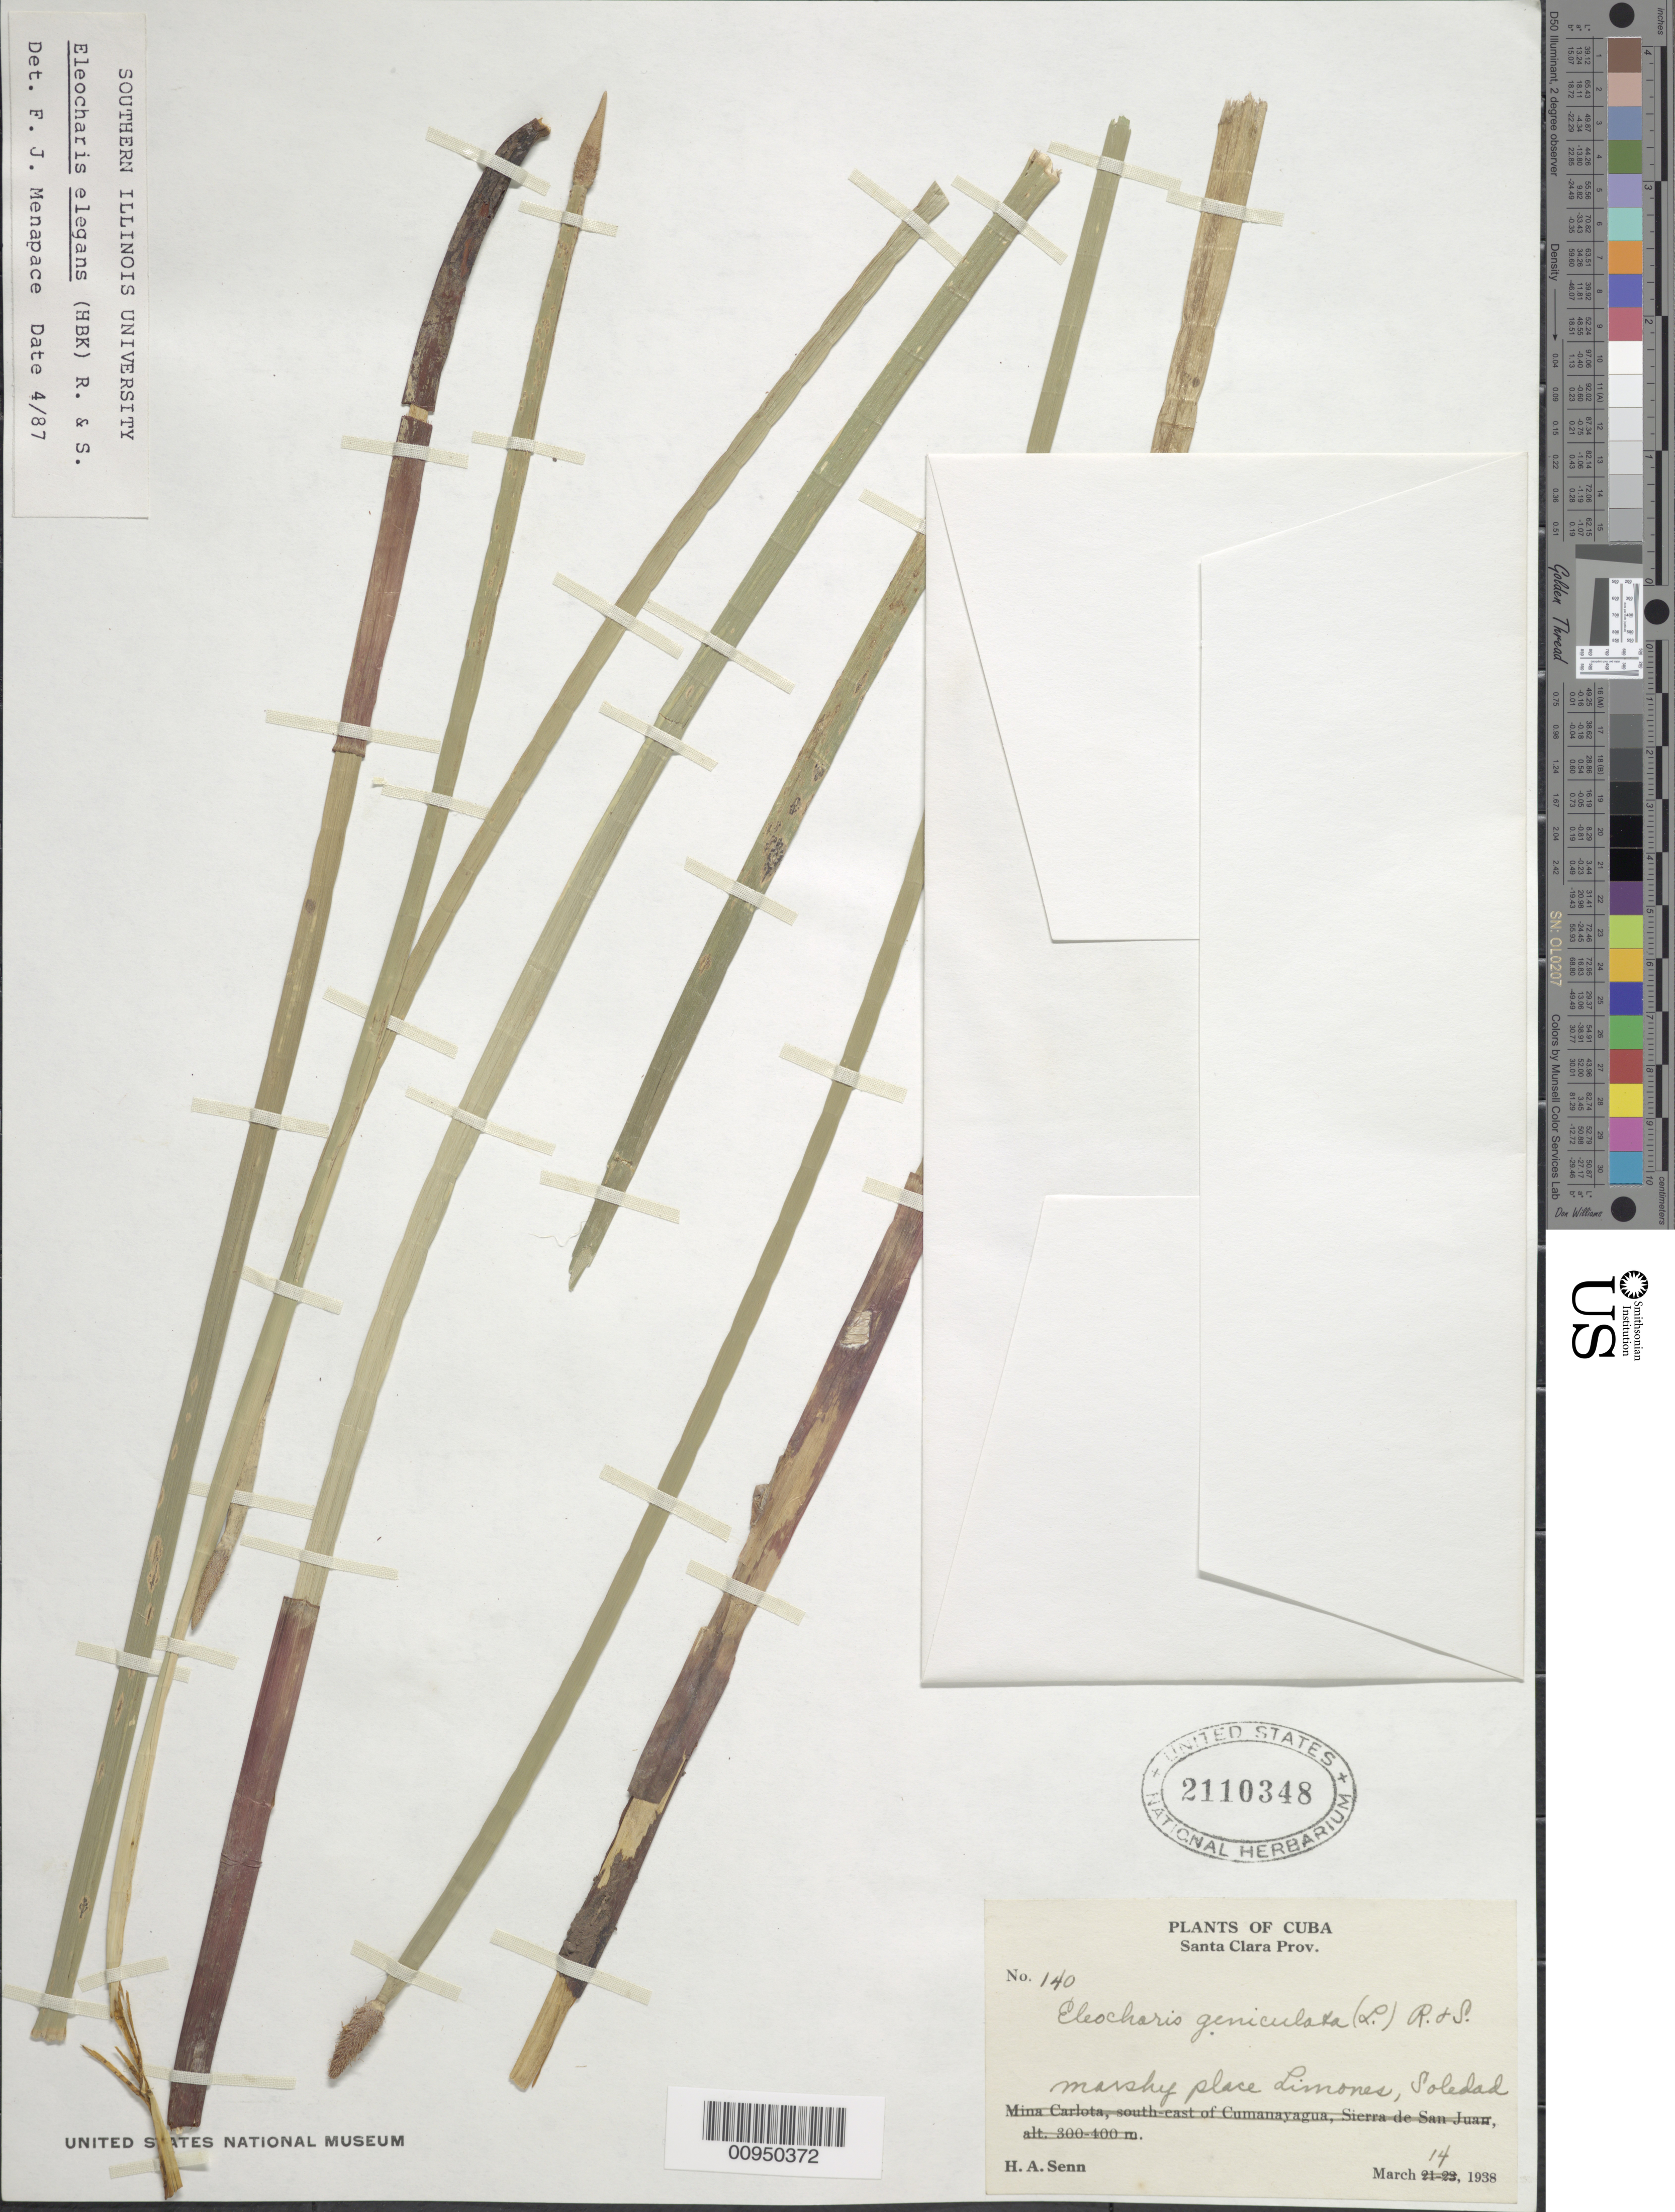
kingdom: Plantae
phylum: Tracheophyta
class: Liliopsida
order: Poales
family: Cyperaceae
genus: Eleocharis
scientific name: Eleocharis elegans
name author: (Kunth) Roem. & Schult.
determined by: Menapace, F. J.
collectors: H. A. Senn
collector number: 140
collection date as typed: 14 Mar 1938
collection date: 1938-03-14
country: Cuba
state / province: Cienfuegos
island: Cuba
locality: Limones, Soledad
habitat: Marshy place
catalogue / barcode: US 2110348